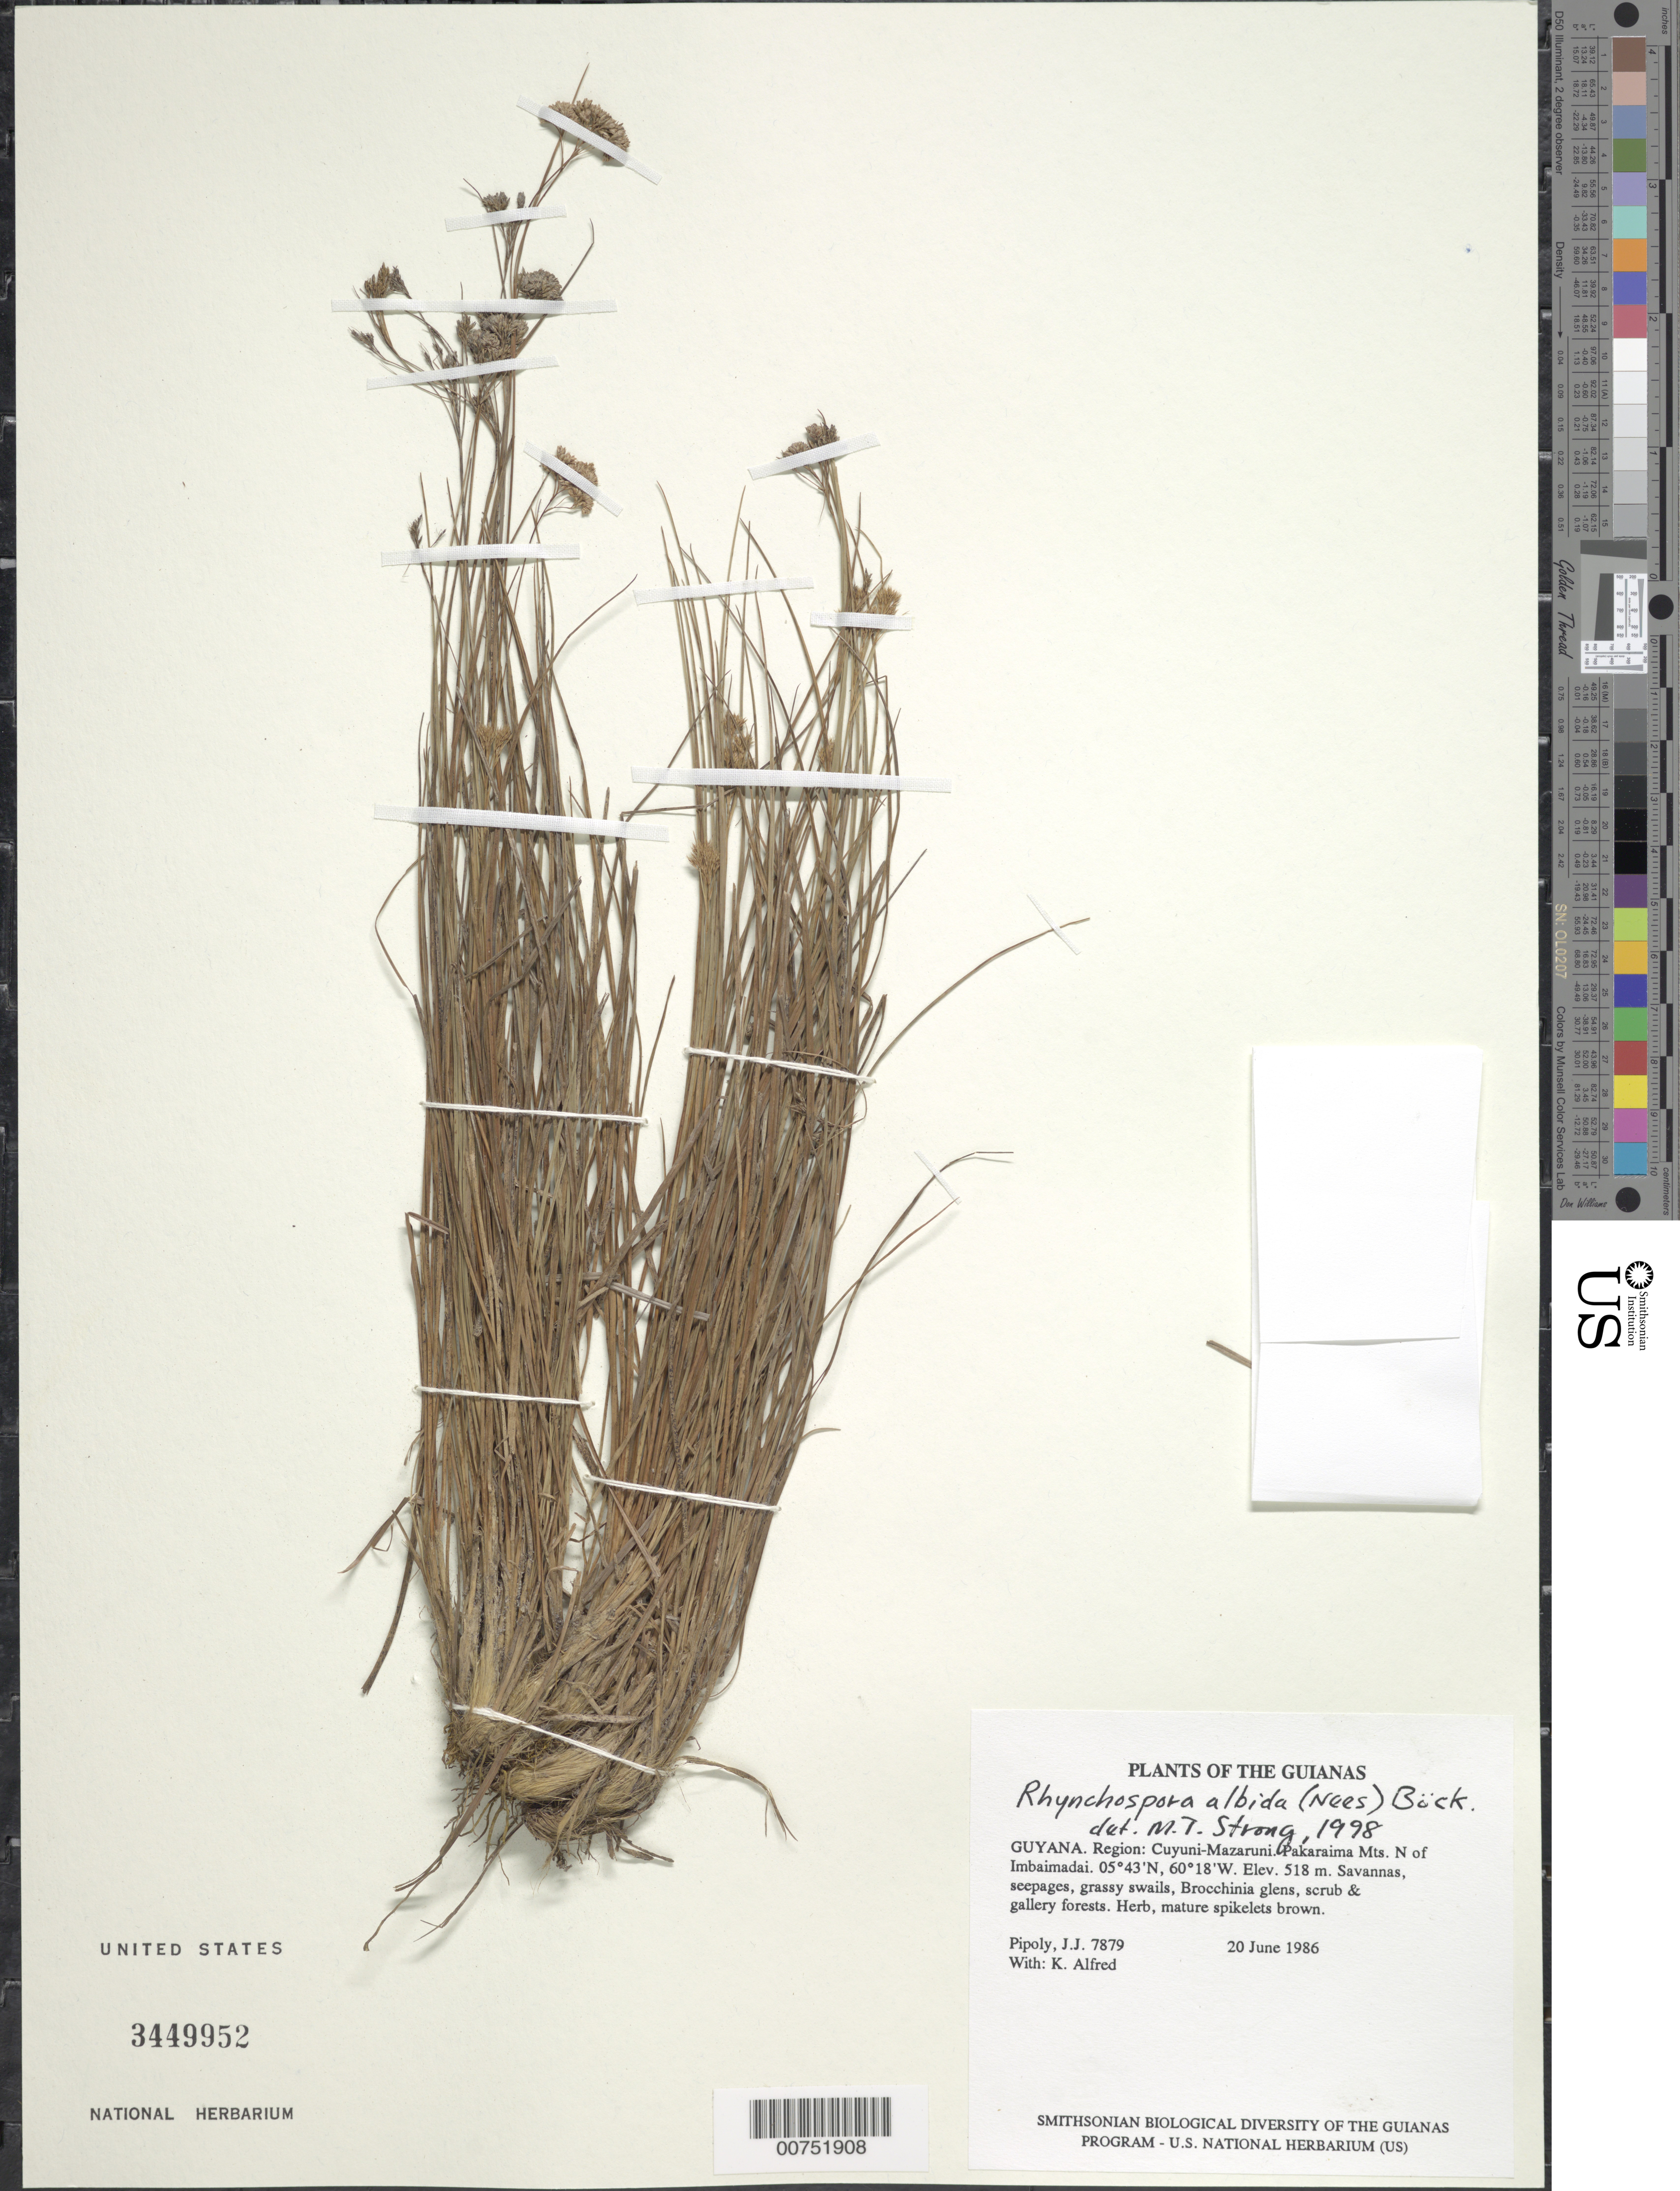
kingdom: Plantae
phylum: Tracheophyta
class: Liliopsida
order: Poales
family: Cyperaceae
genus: Rhynchospora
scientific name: Rhynchospora albida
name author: (Nees) Boeckeler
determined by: Strong, M. T., (US), Smithsonian Institution - National Museum of Natural History (UNITED STATES)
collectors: J. J. Pipoly & K. Alfred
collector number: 7879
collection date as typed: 20 June 1986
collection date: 1986-06-20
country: Guyana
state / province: Cuyuni-Mazaruni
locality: Pakaraima Mts. N of Imbaimadai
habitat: Savannas, seepages, grassy swails, Brocchinia glens, scrub & gallery forests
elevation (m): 518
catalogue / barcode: US 3449952